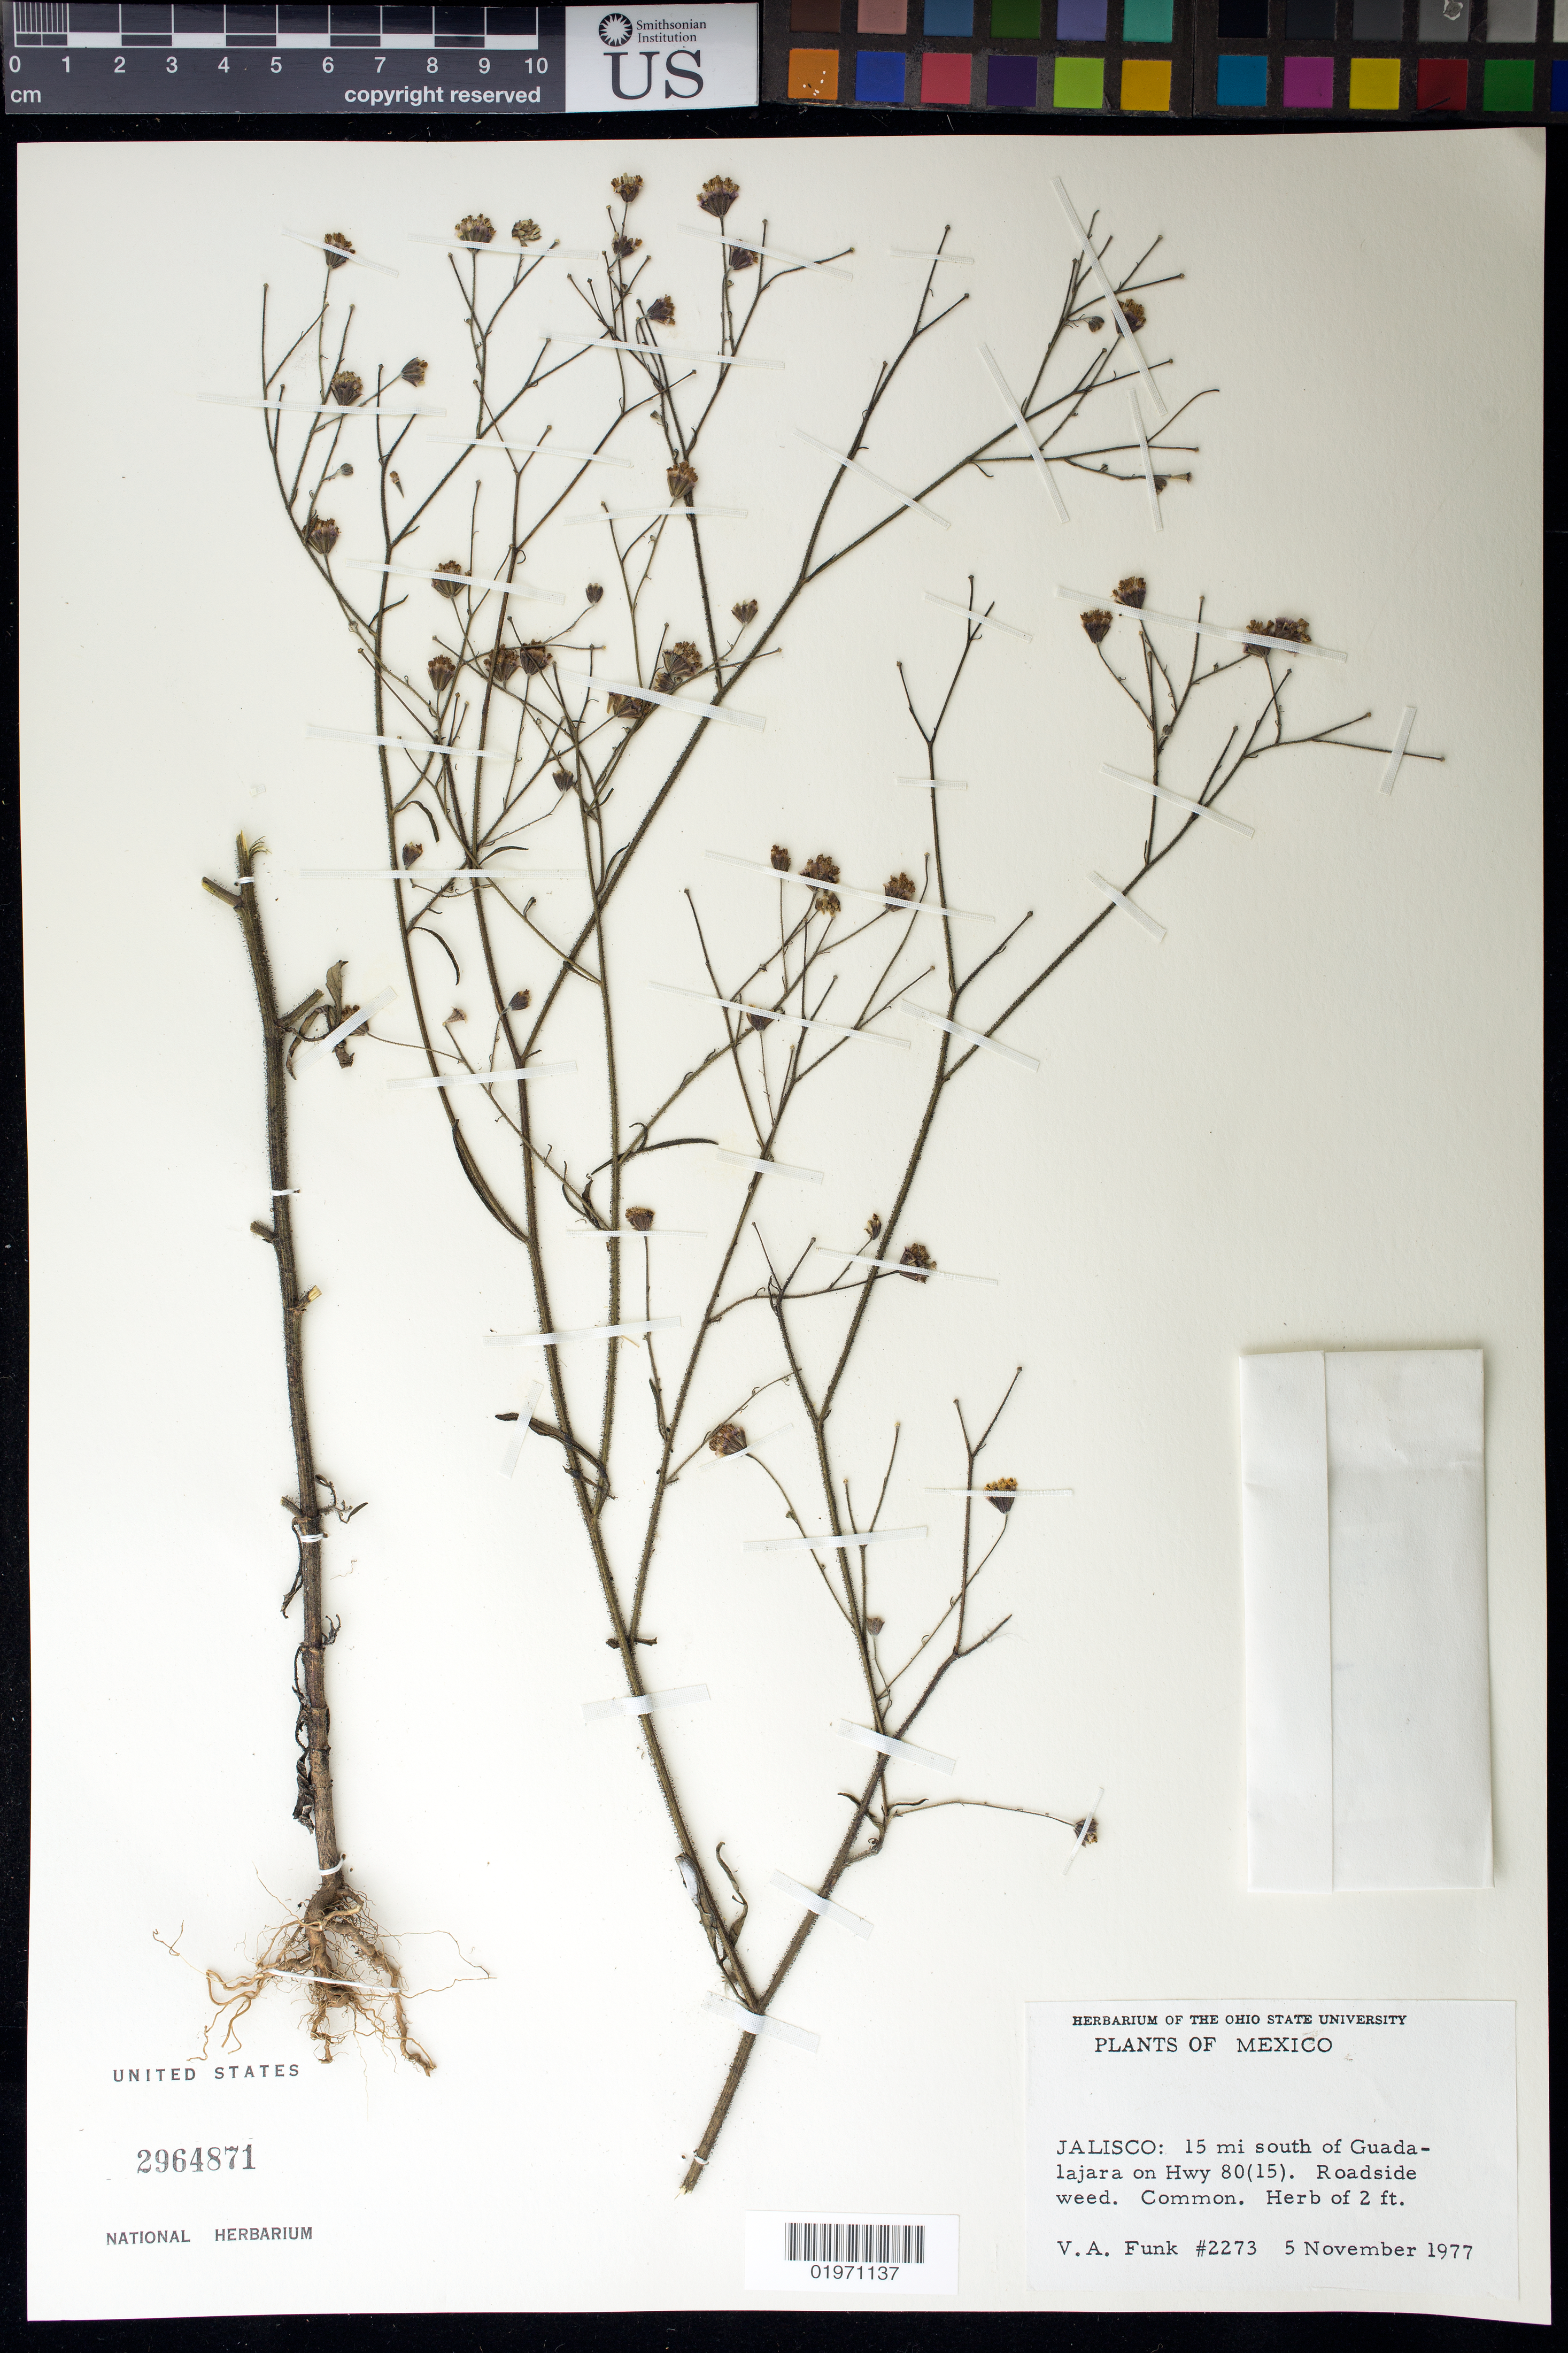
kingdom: Plantae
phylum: Tracheophyta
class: Magnoliopsida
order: Asterales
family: Asteraceae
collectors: V. Funk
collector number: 2273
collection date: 1977-11-05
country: Mexico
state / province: Jalisco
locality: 15 mi south of Guadalajara on Hwy 80 (15)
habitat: Roadside wee. Common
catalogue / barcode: US 2964871